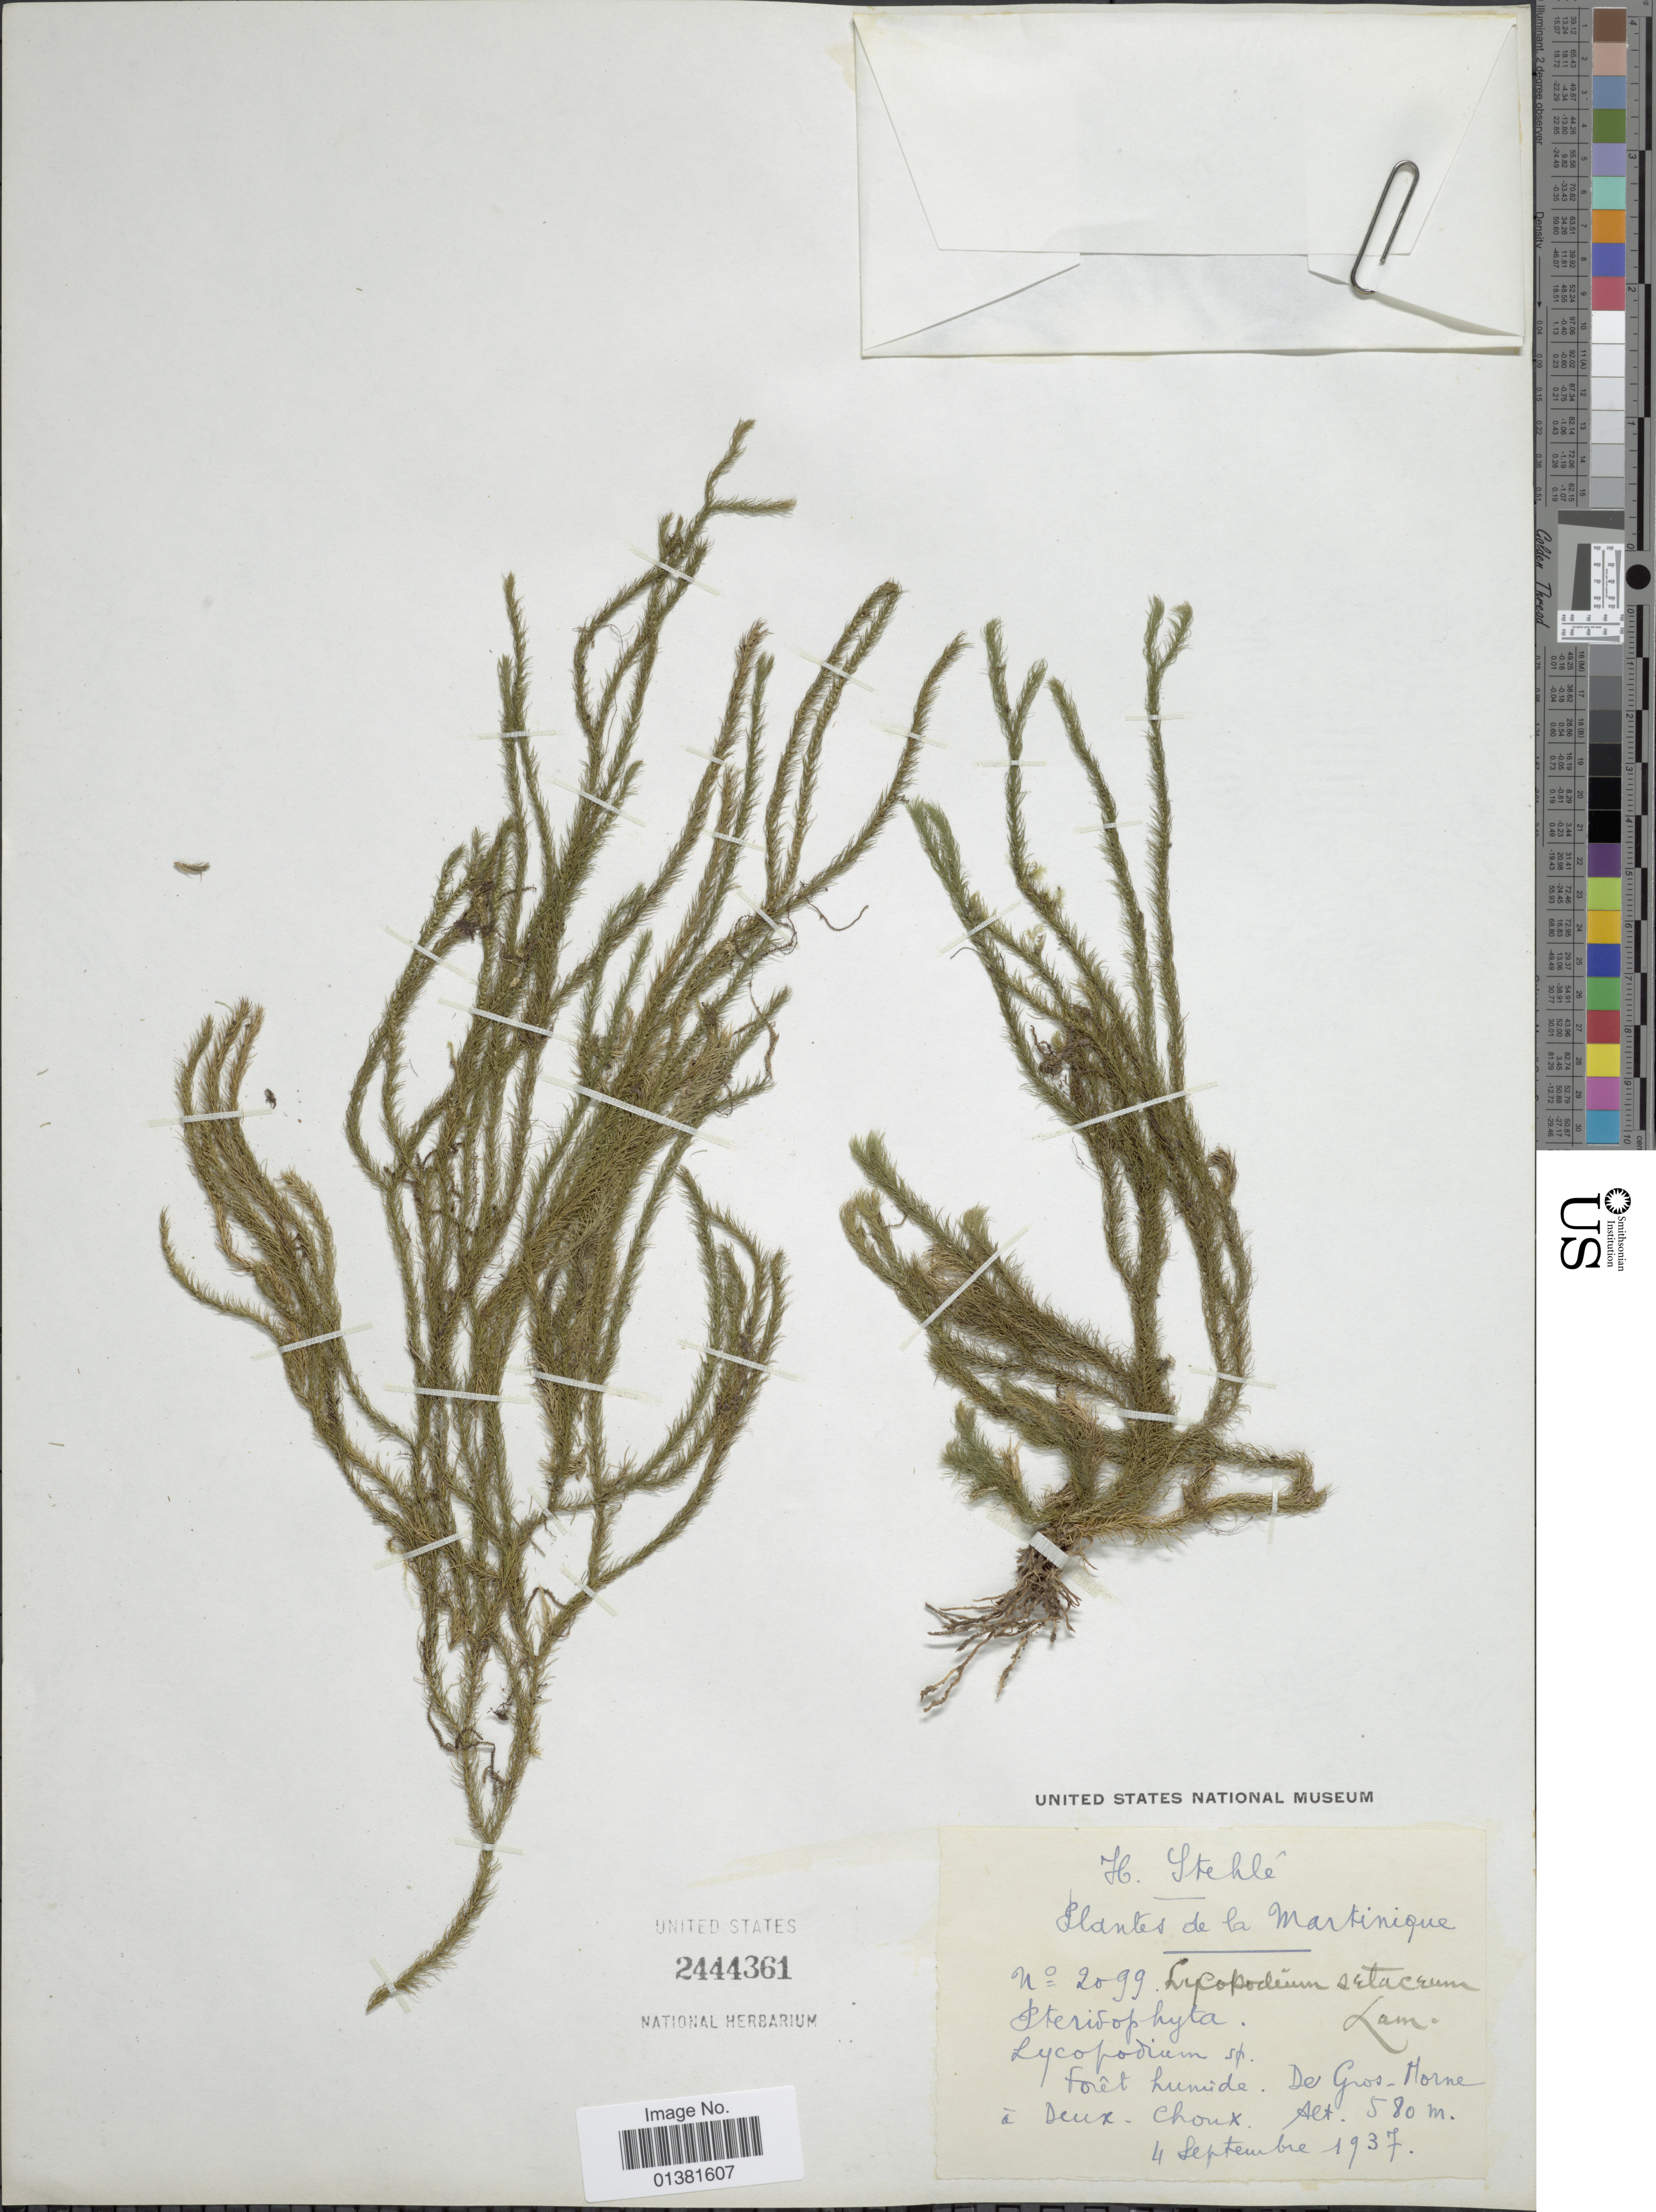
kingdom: Plantae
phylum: Tracheophyta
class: Lycopodiopsida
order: Lycopodiales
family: Lycopodiaceae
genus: Phlegmariurus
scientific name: Phlegmariurus filiformis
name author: (Sw.) W.H. Wagner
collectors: H. Stehlé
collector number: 2099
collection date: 1937-09-04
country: Martinique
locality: Forêt humide, De Gros-Morne á Deux - Choux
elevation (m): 580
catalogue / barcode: US 2444361